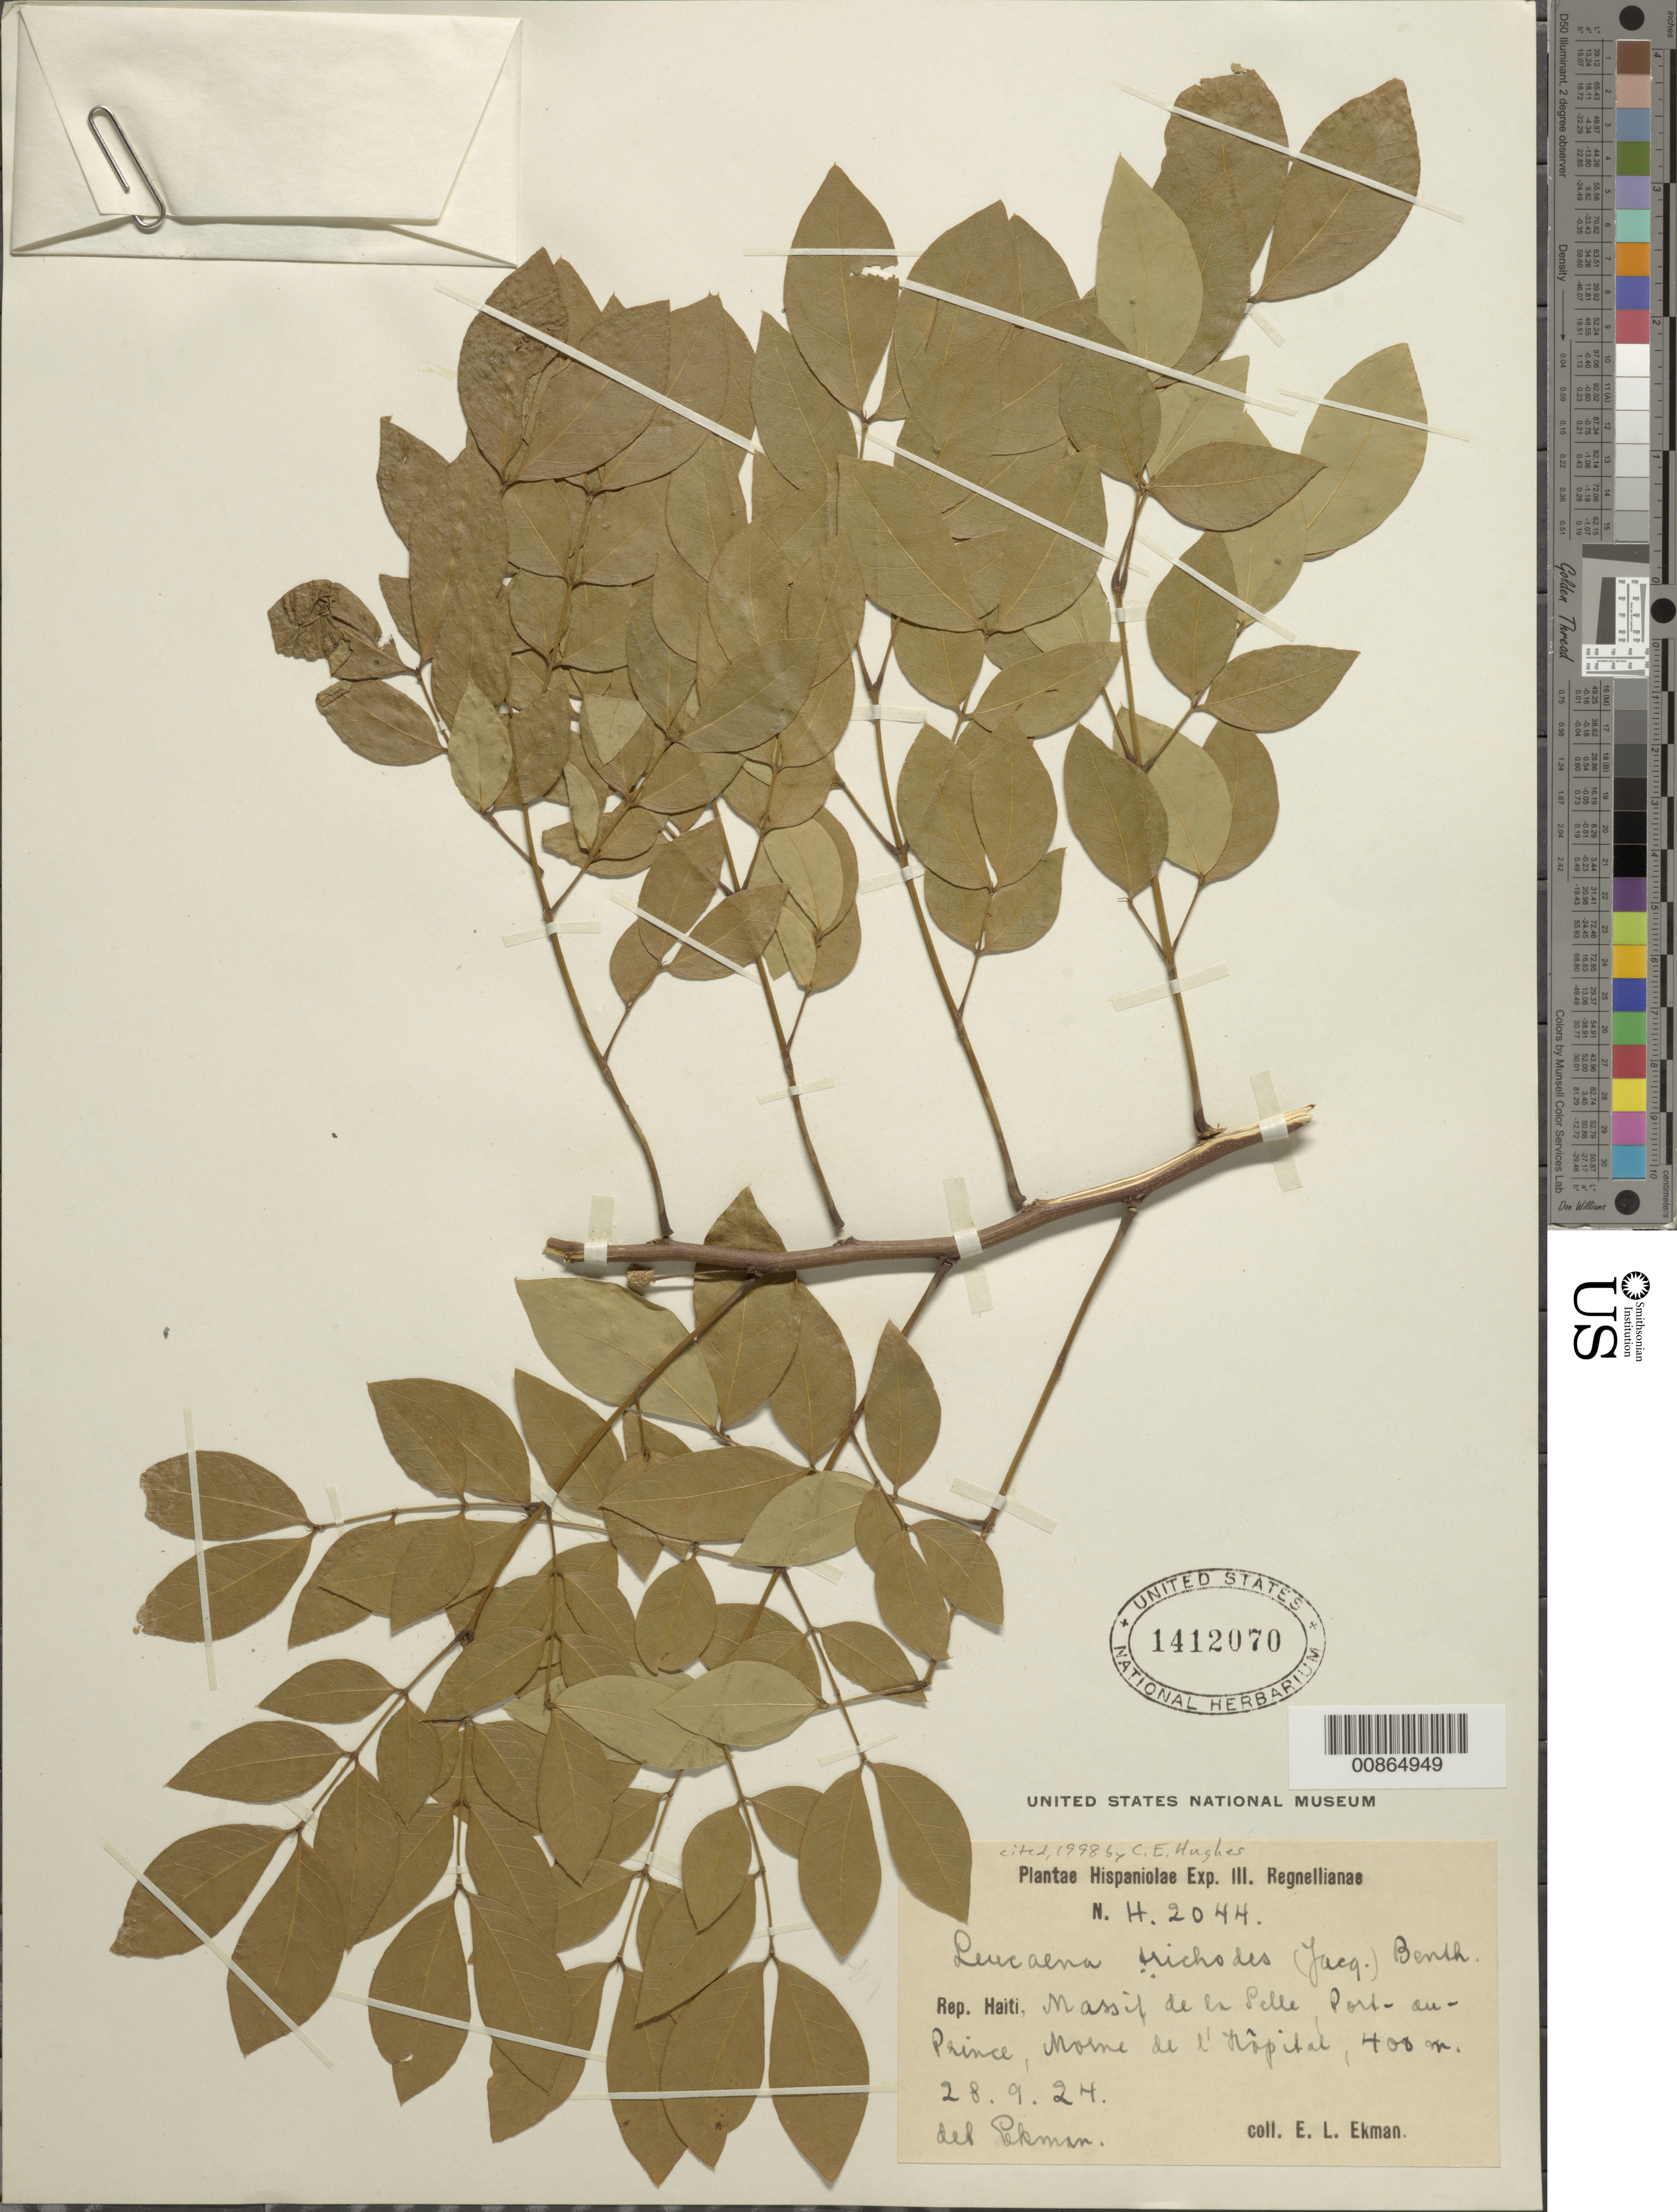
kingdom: Plantae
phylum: Tracheophyta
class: Magnoliopsida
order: Fabales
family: Fabaceae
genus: Leucaena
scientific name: Leucaena trichodes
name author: (Jacq.) Benth.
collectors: E. L. Ekman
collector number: H 2044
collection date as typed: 28 Sep 1924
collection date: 1924-09-28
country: Haiti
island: Hispaniola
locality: Massif de la Selle, Port-au-Prince, Morne de L'Hôpital.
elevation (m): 400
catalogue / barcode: US 1412070